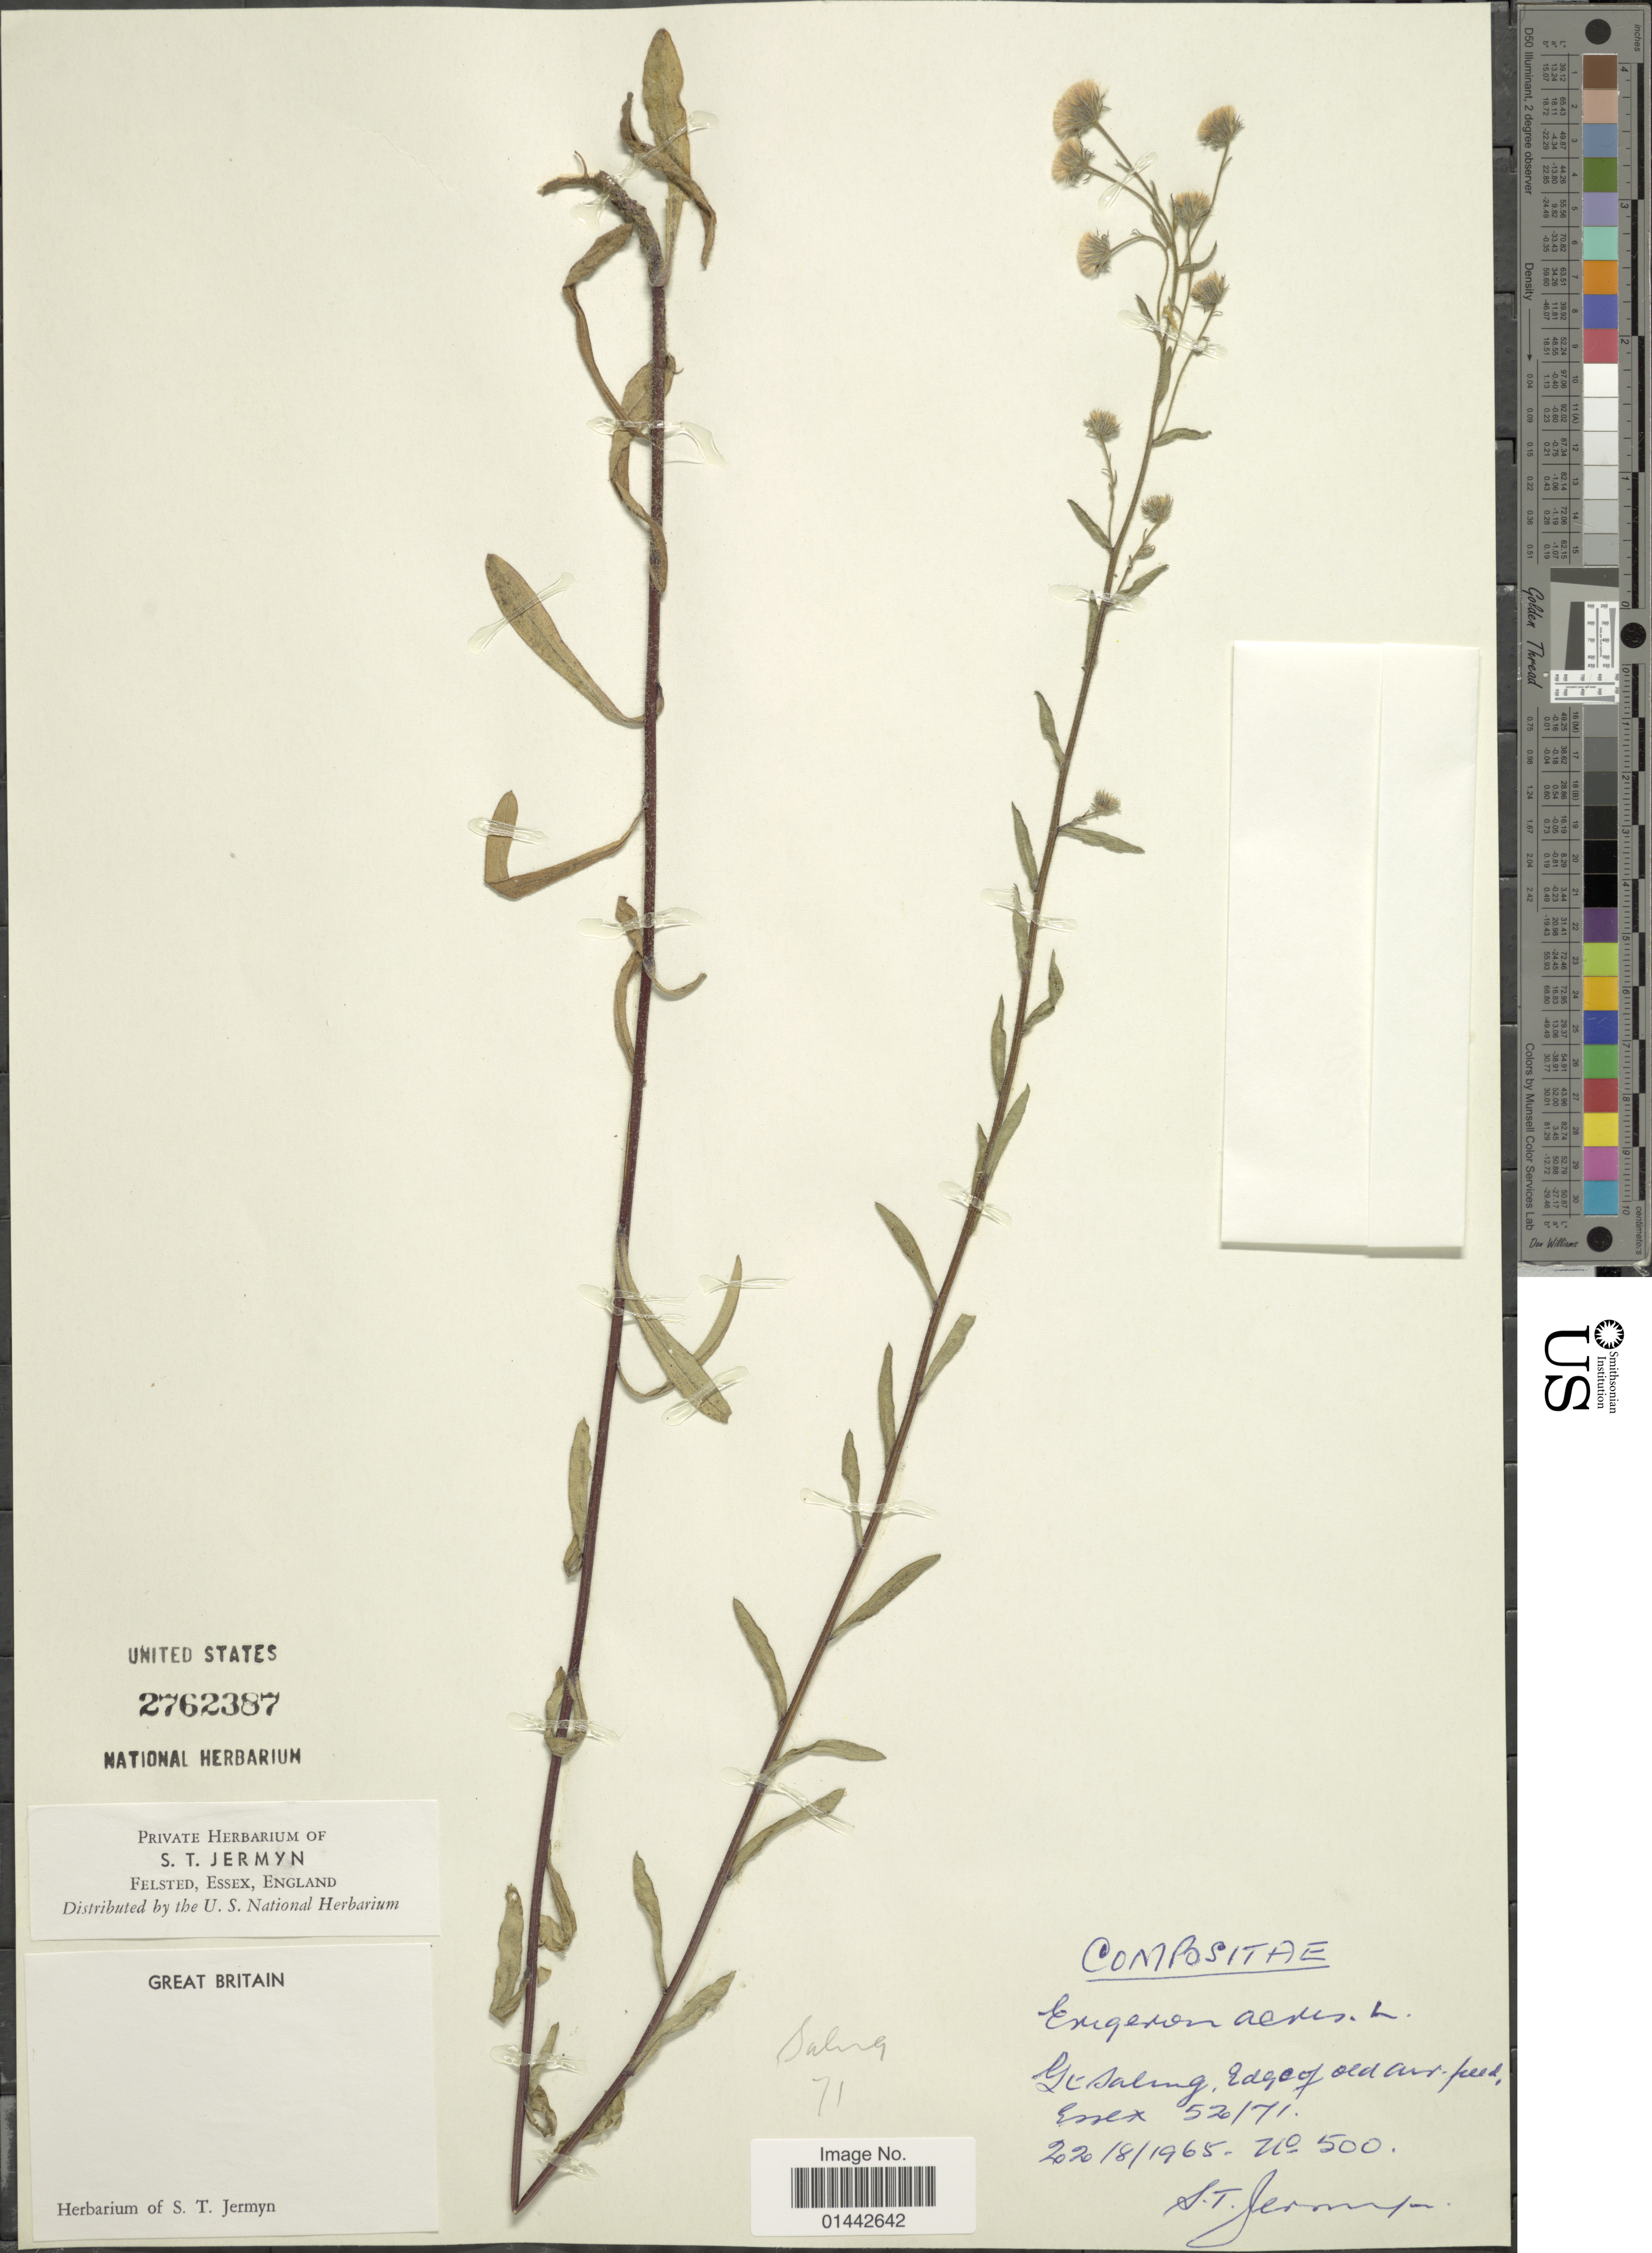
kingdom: Plantae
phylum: Tracheophyta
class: Magnoliopsida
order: Asterales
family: Asteraceae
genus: Erigeron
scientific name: Erigeron acris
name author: L.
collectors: S. Jermyn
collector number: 500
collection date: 1965-08-22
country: United Kingdom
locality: Great Brittain, Gt. Saling, edge of old airfield, Essex 52/71.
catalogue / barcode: US 2762387